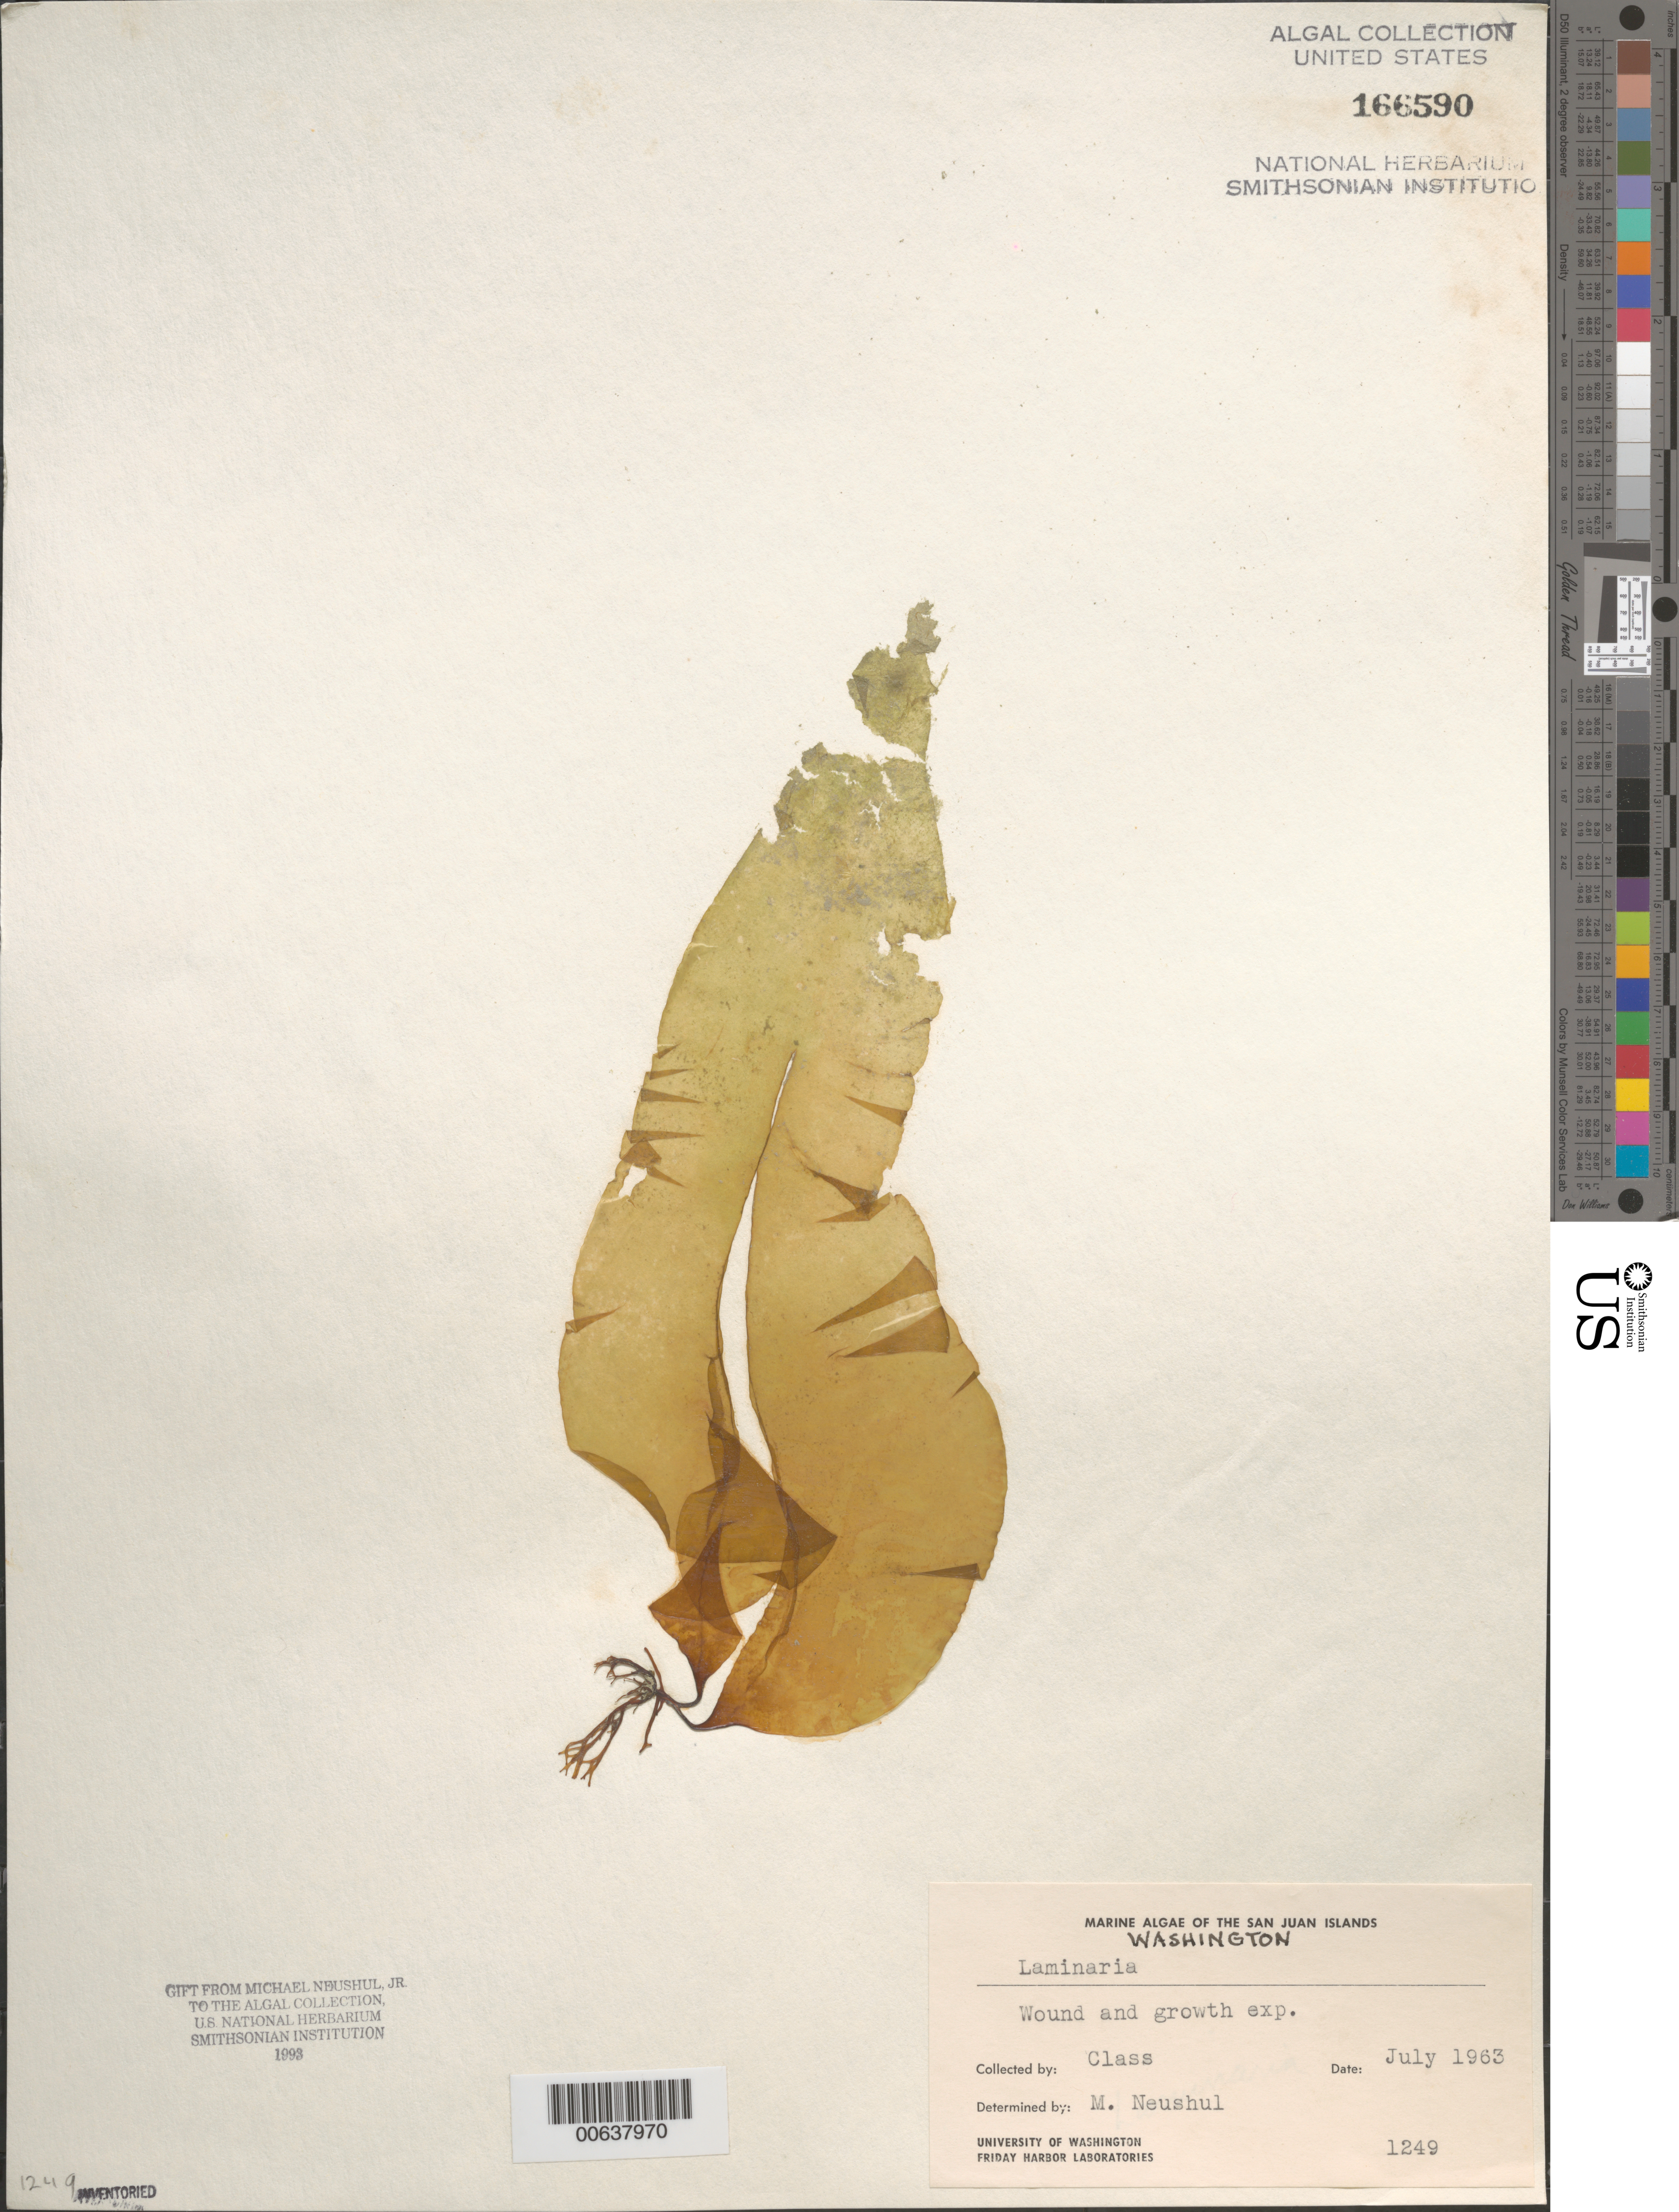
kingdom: Chromista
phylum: Ochrophyta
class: Phaeophyceae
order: Laminariales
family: Laminariaceae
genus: Laminaria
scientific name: Laminaria sp.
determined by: Neushul, M.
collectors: Students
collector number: Neushul 1249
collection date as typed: Jul 1963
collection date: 1963-07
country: United States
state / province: Washington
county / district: San Juan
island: San Juan Islands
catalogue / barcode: US 166590